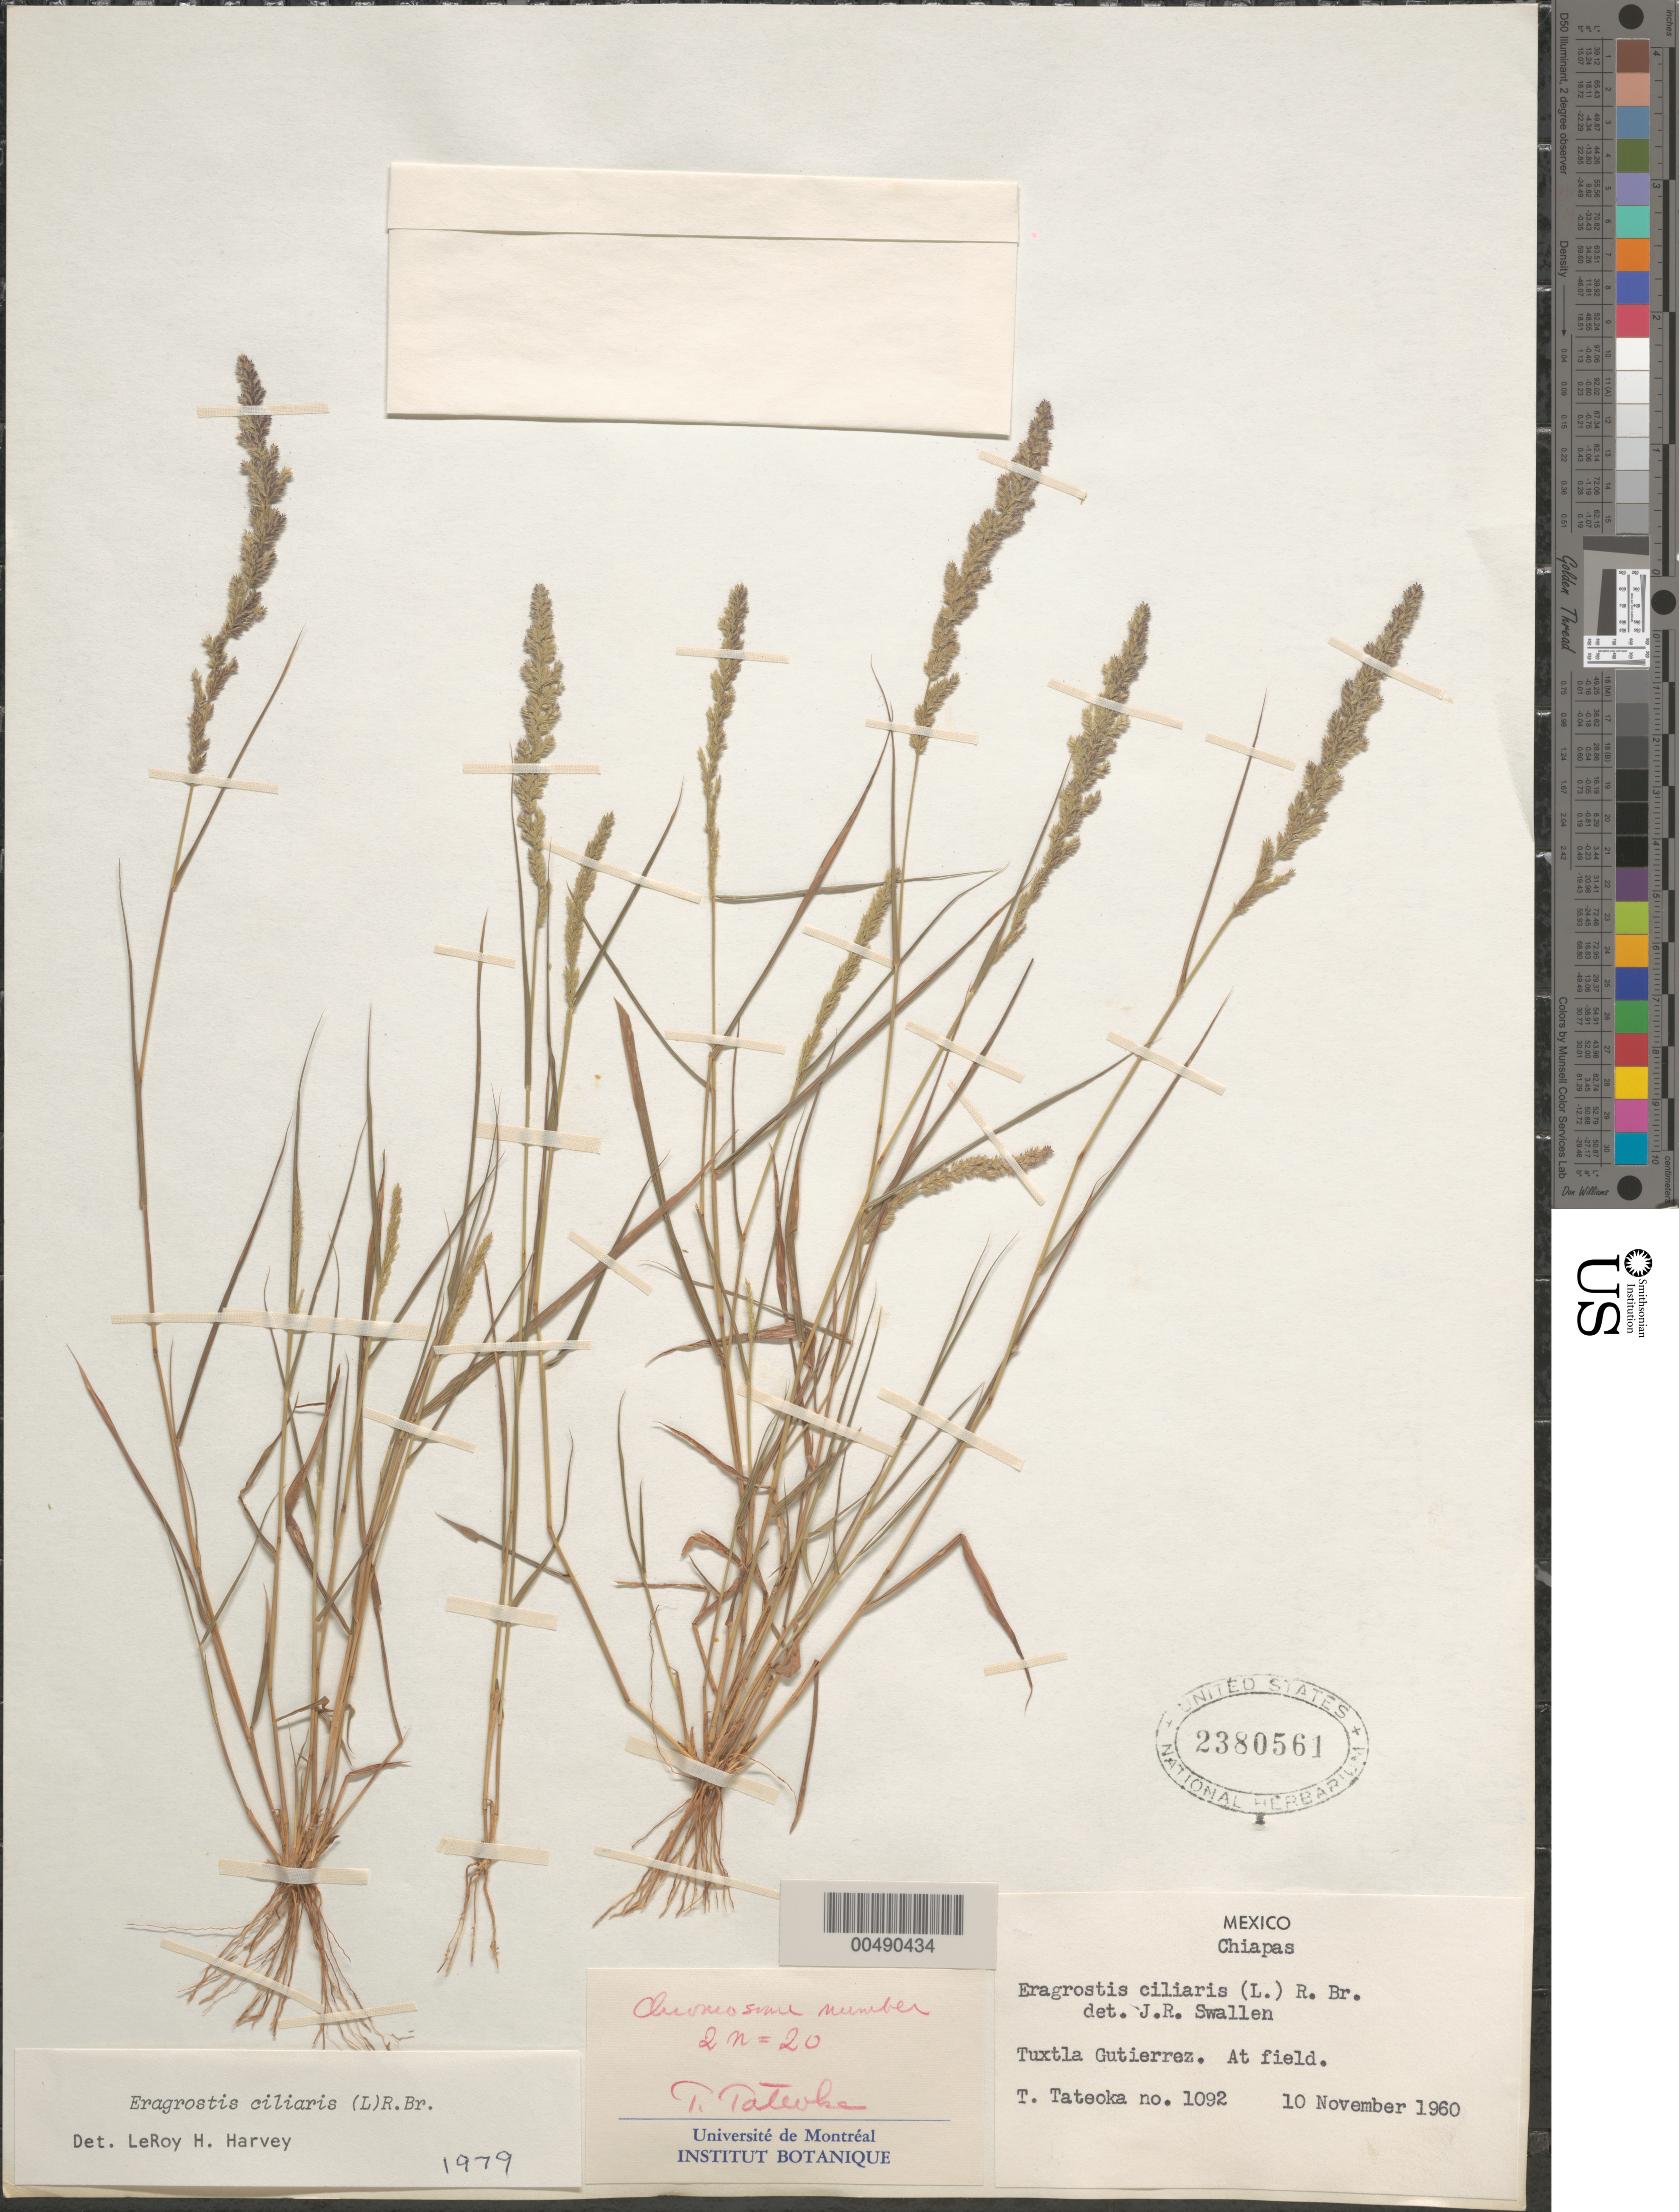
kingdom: Plantae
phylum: Tracheophyta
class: Liliopsida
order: Poales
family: Poaceae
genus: Eragrostis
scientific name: Eragrostis ciliaris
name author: (L.) R. Br.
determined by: Harvey, L. H.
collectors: T. Tateoka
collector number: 1092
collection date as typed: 10 Nov 1960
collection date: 1960-11-10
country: Mexico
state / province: Chiapas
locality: Tuxtla Gutierrez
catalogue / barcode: US 2380561